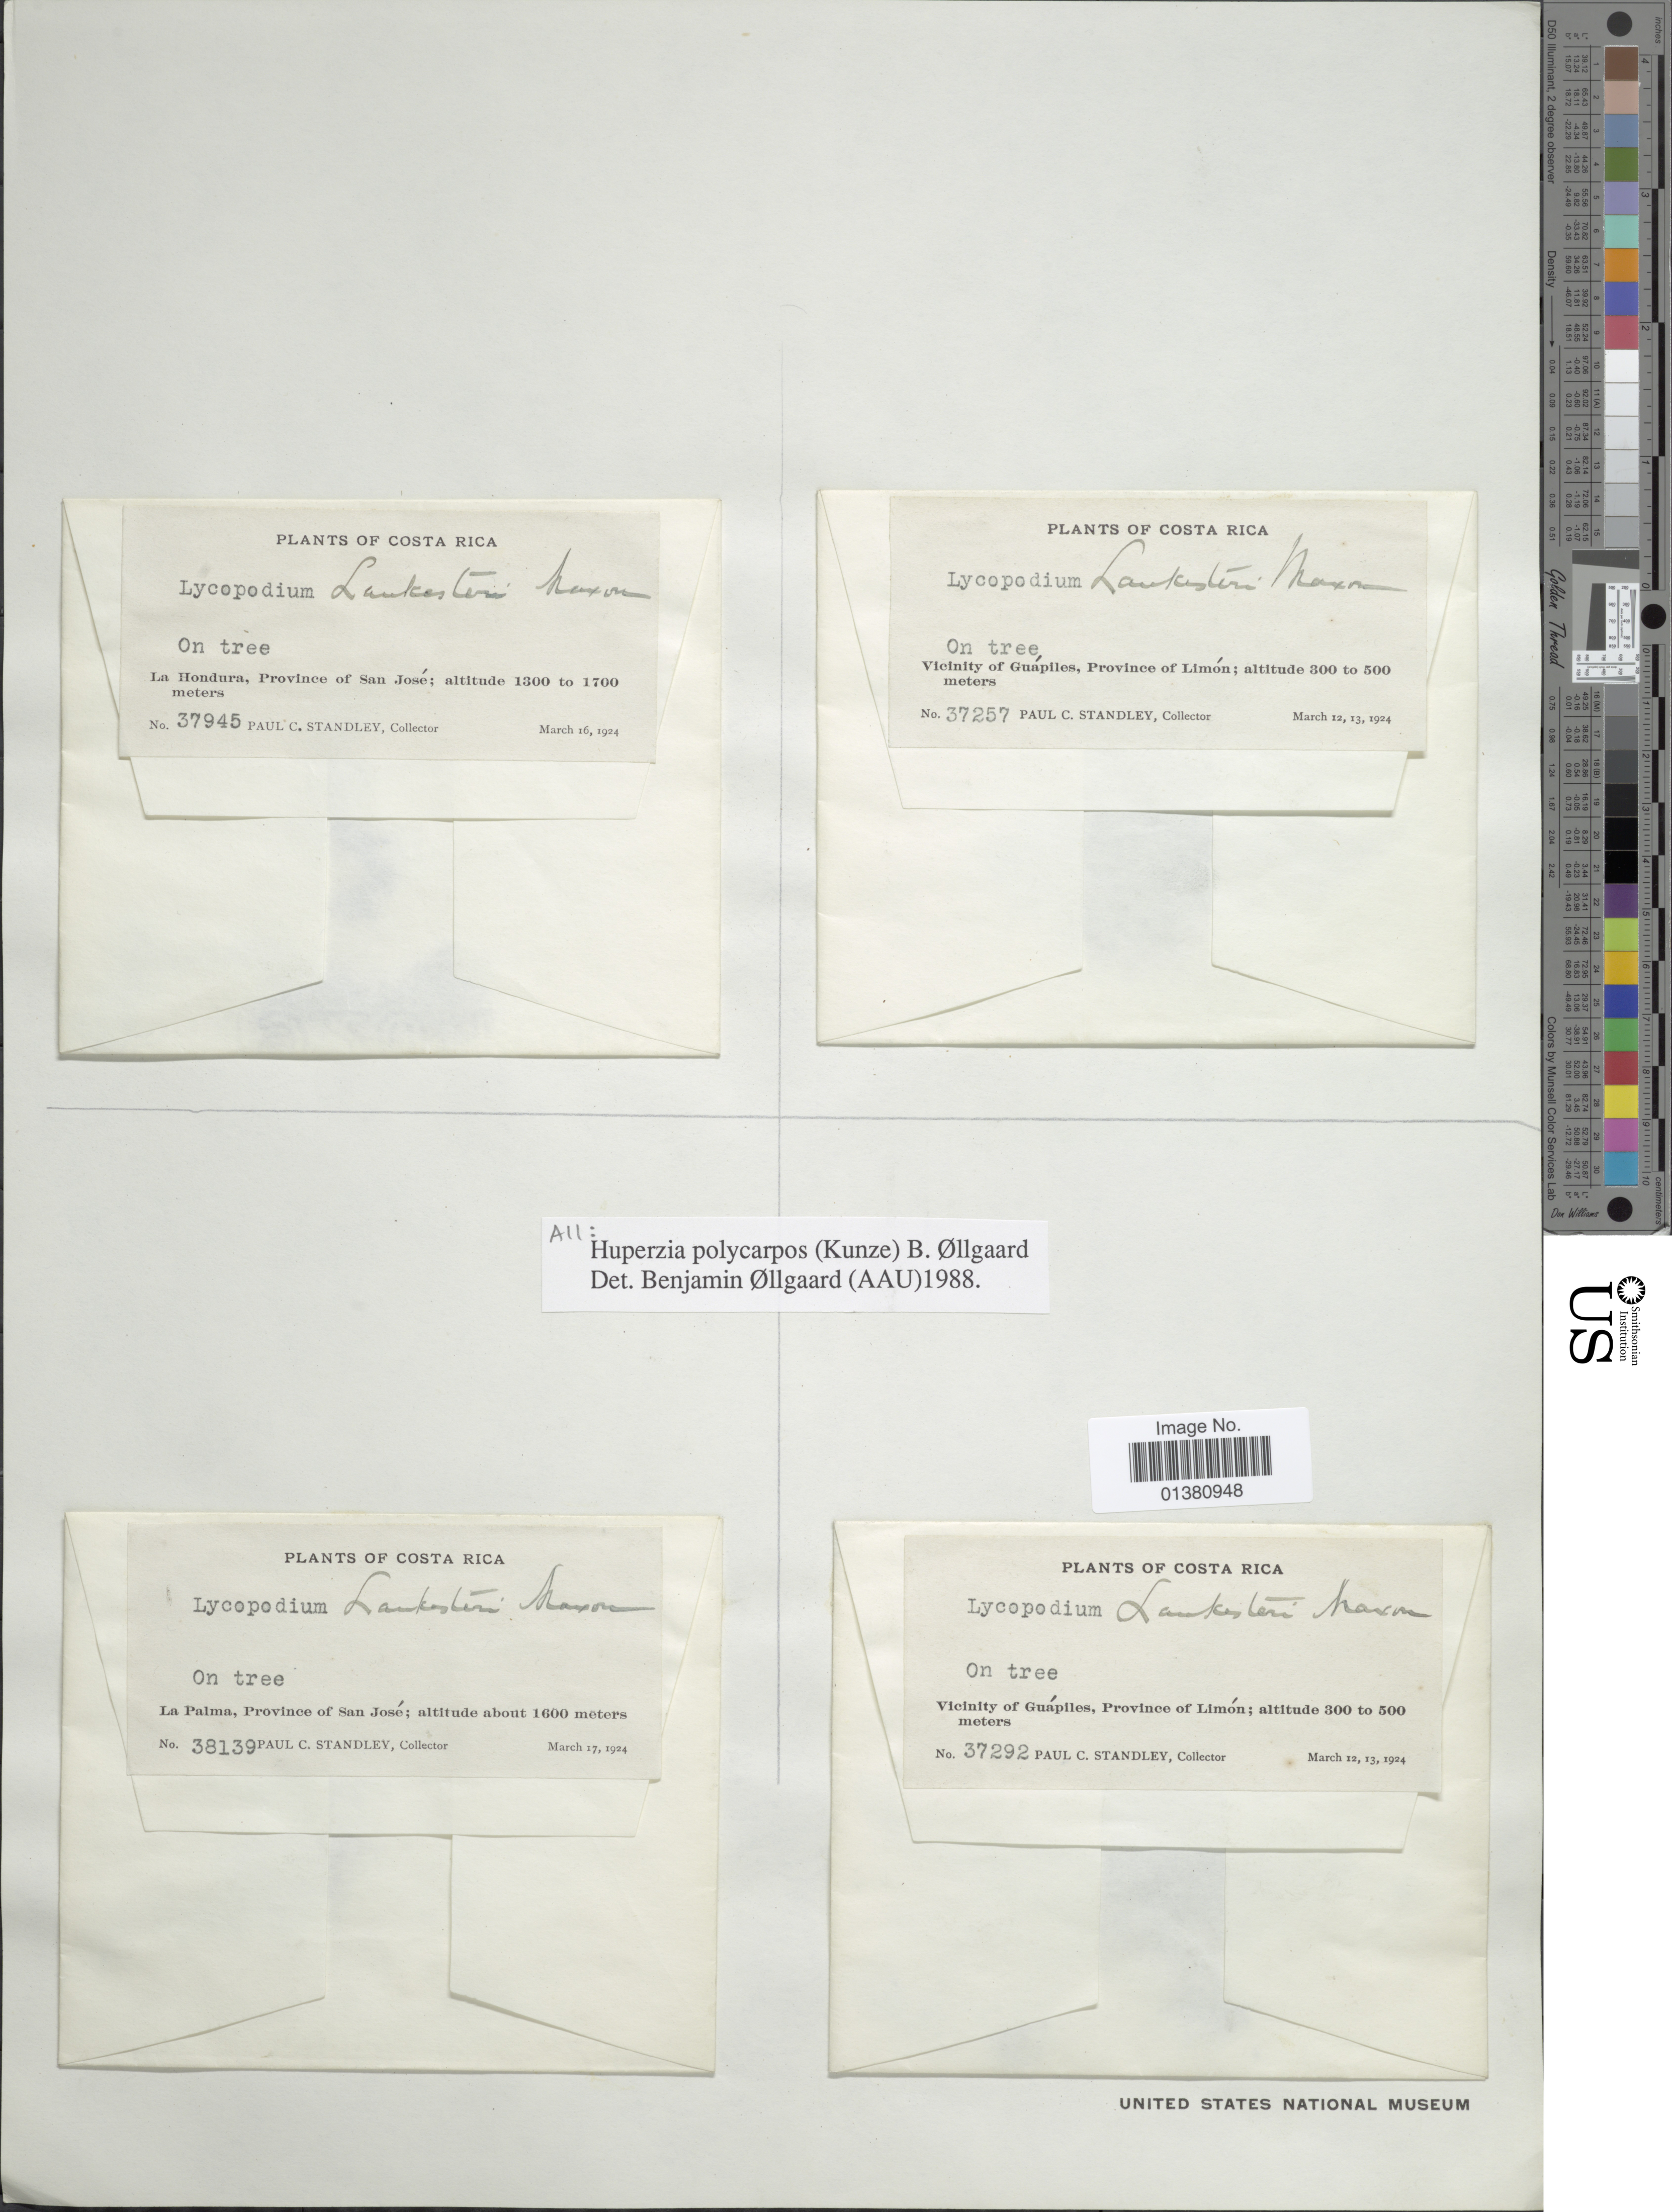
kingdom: Plantae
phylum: Tracheophyta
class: Lycopodiopsida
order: Lycopodiales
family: Lycopodiaceae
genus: Phlegmariurus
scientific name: Phlegmariurus polycarpos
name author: (Kunze) B. Øllg.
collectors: P. C. Standley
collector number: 37945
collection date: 1924-03-16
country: Costa Rica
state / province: San José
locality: La Hondura, Province of San José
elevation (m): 1300